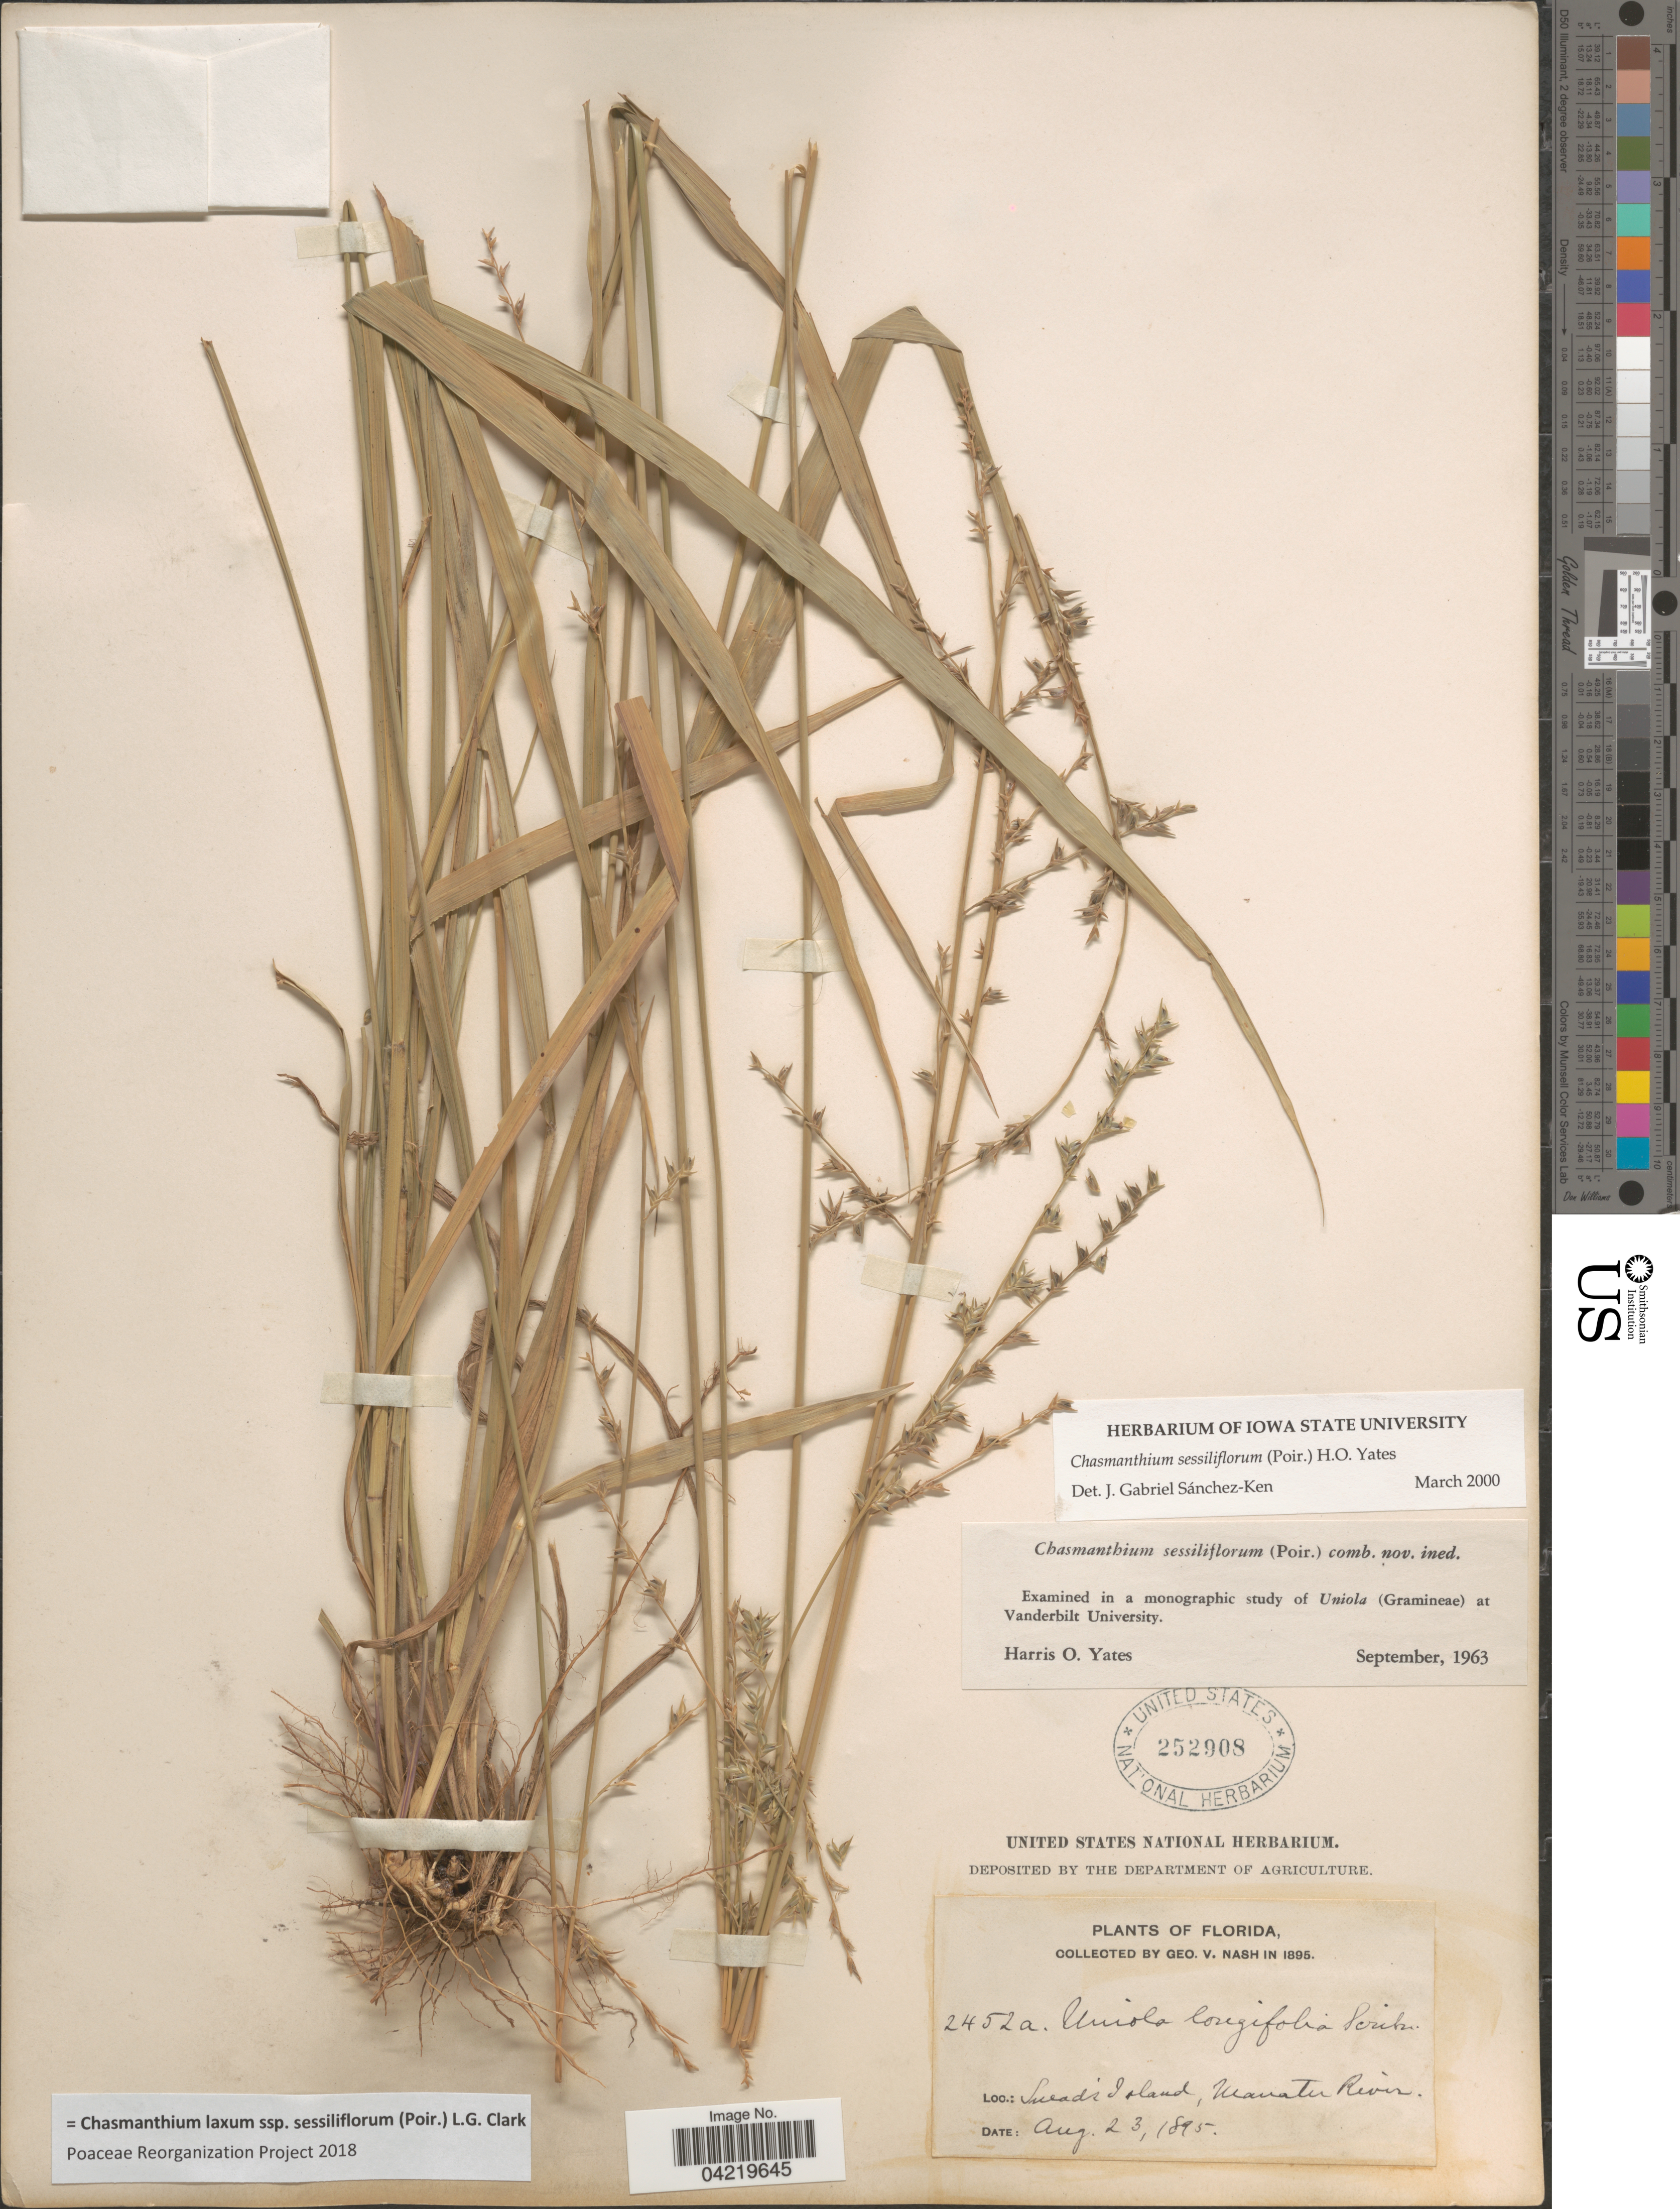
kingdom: Plantae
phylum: Tracheophyta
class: Liliopsida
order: Poales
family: Poaceae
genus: Chasmanthium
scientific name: Chasmanthium laxum subsp. sessiliflorum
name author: (L.) H.O. Yates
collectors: G. V. Nash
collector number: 2452a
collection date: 1895-08-23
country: United States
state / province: Florida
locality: Snead's Island, Manatee River.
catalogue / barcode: US 252908